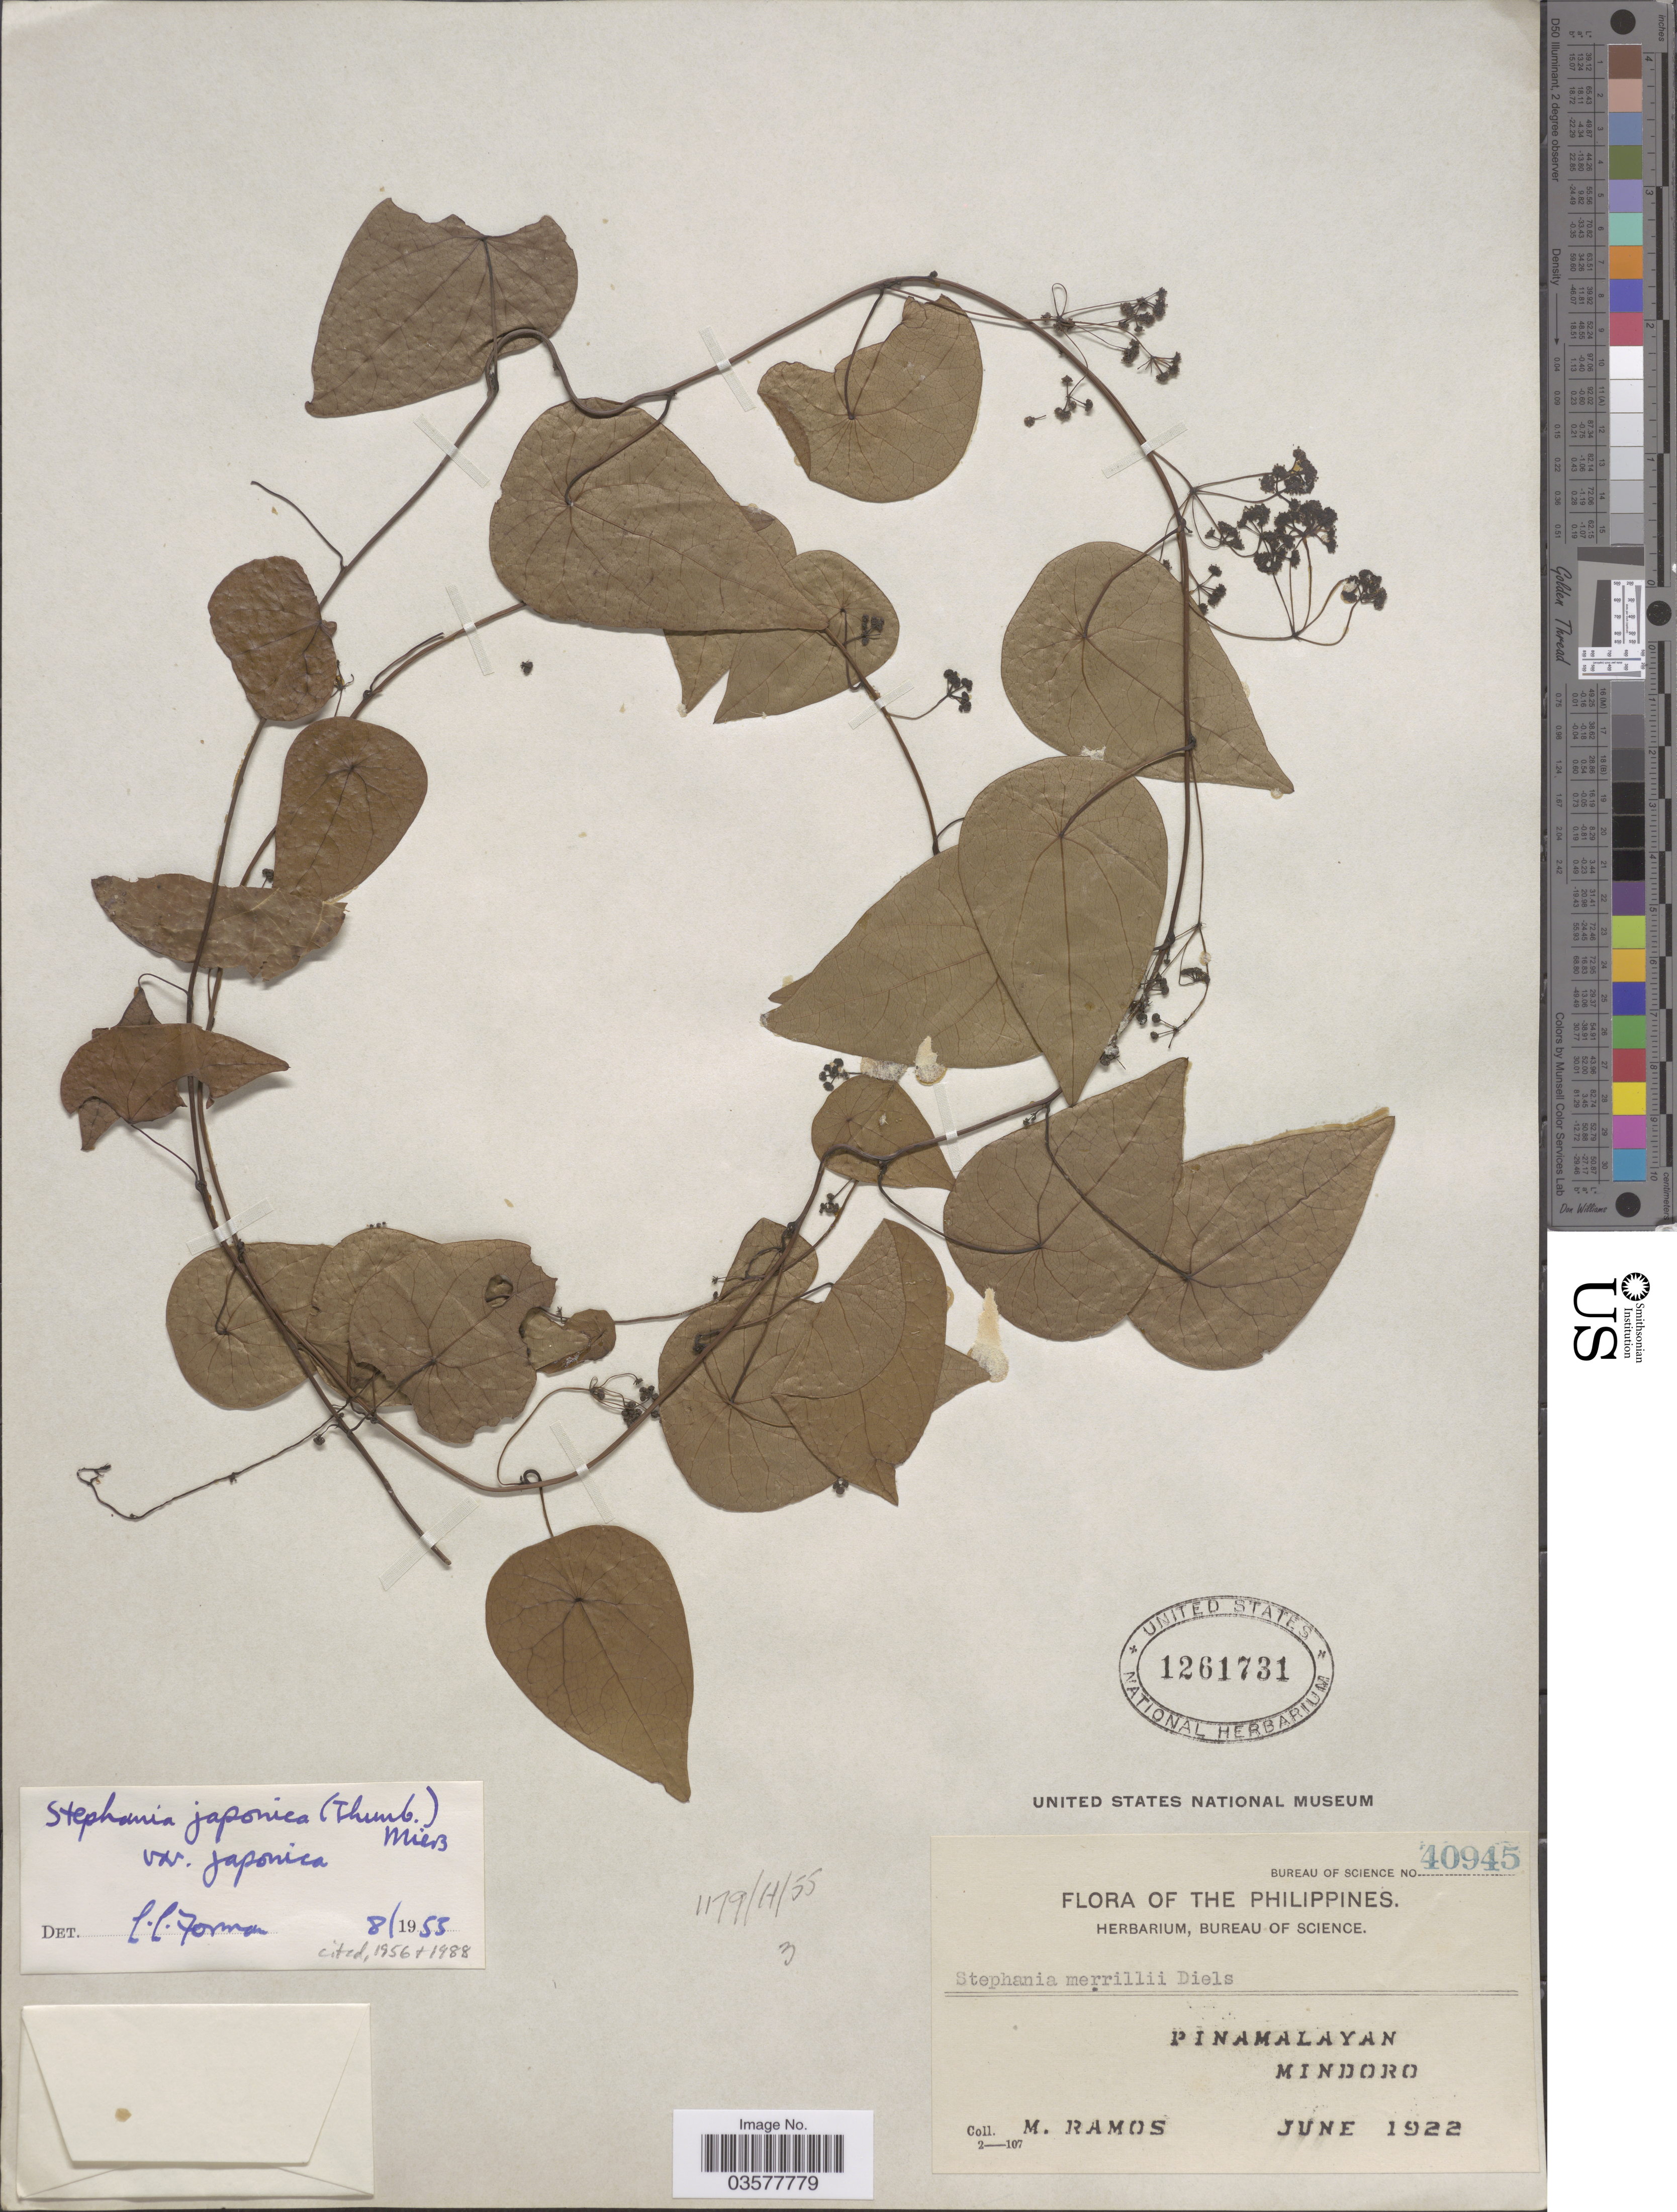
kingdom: Plantae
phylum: Tracheophyta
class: Magnoliopsida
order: Ranunculales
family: Menispermaceae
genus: Stephania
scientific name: Stephania japonica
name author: (Thunb.) Miers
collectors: M. Ramos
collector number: Bureau of Science 40945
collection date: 1922-06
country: Philippines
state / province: Mimaropa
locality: Pinamalayan, Mindoro.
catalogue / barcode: US 1261731